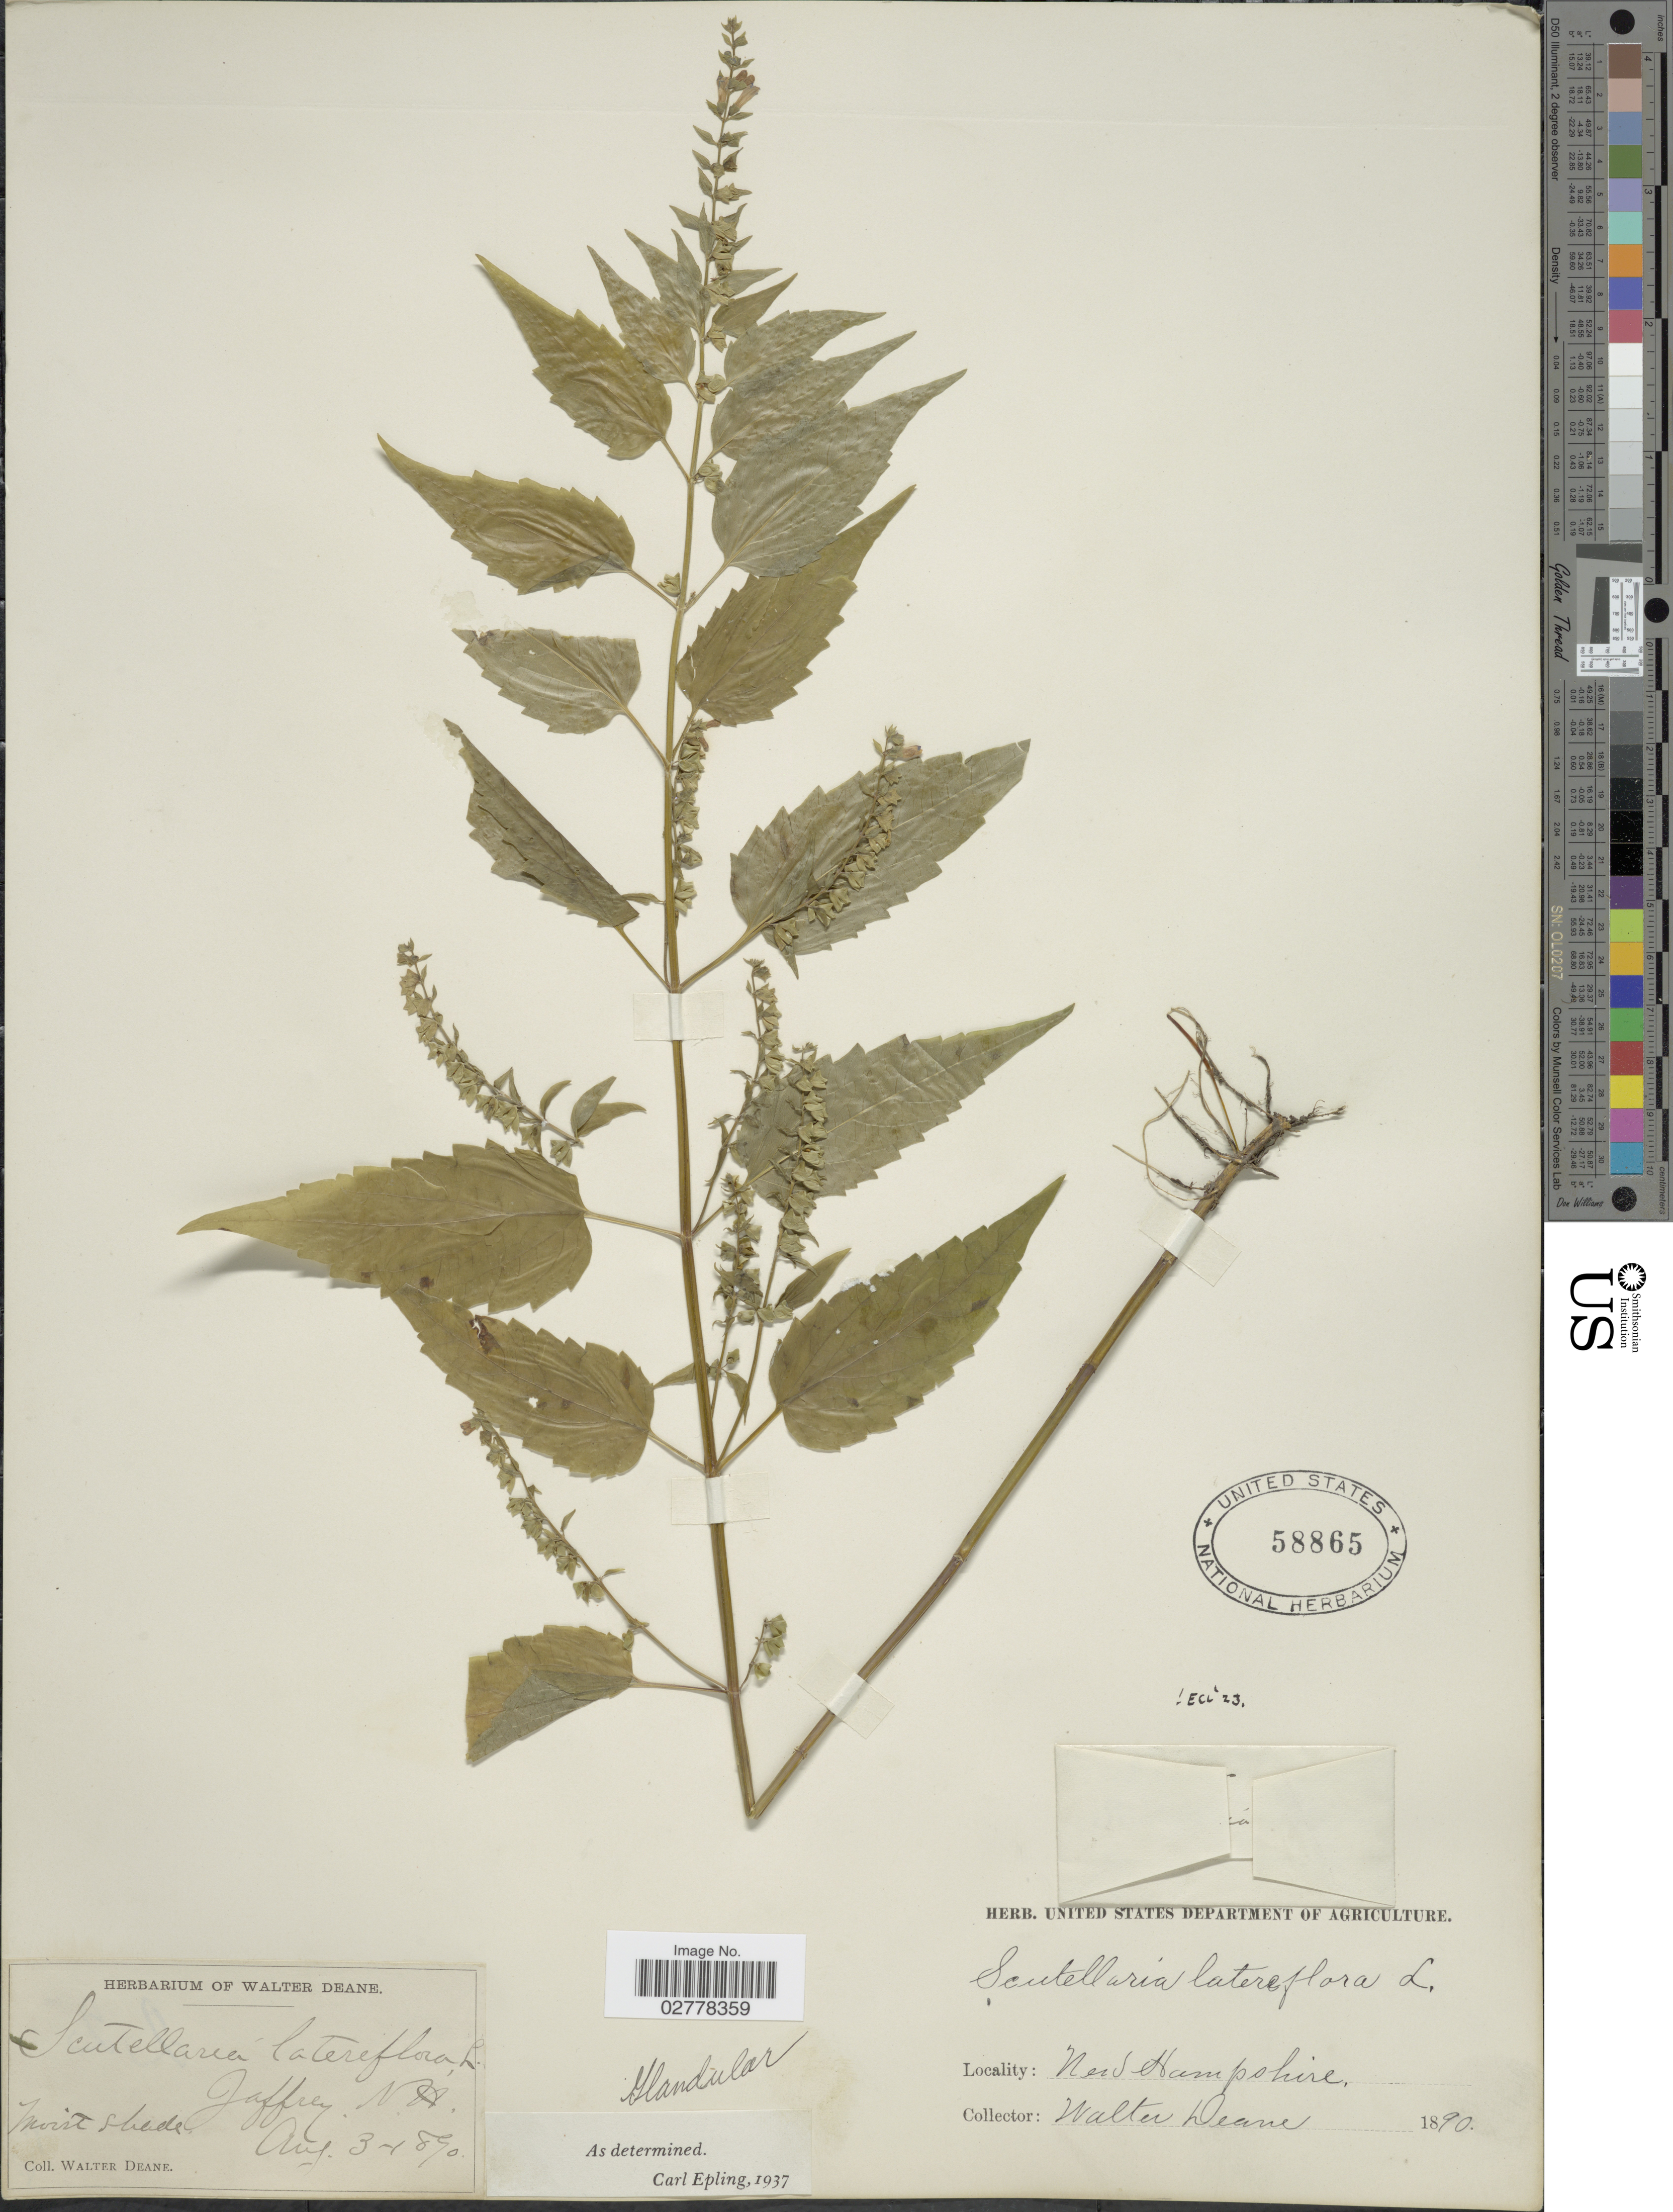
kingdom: Plantae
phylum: Tracheophyta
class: Magnoliopsida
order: Lamiales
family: Lamiaceae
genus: Scutellaria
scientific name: Scutellaria lateriflora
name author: L.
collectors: W. Deane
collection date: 1890-08-03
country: United States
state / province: New Hampshire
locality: Jaffrey.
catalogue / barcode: US 58865